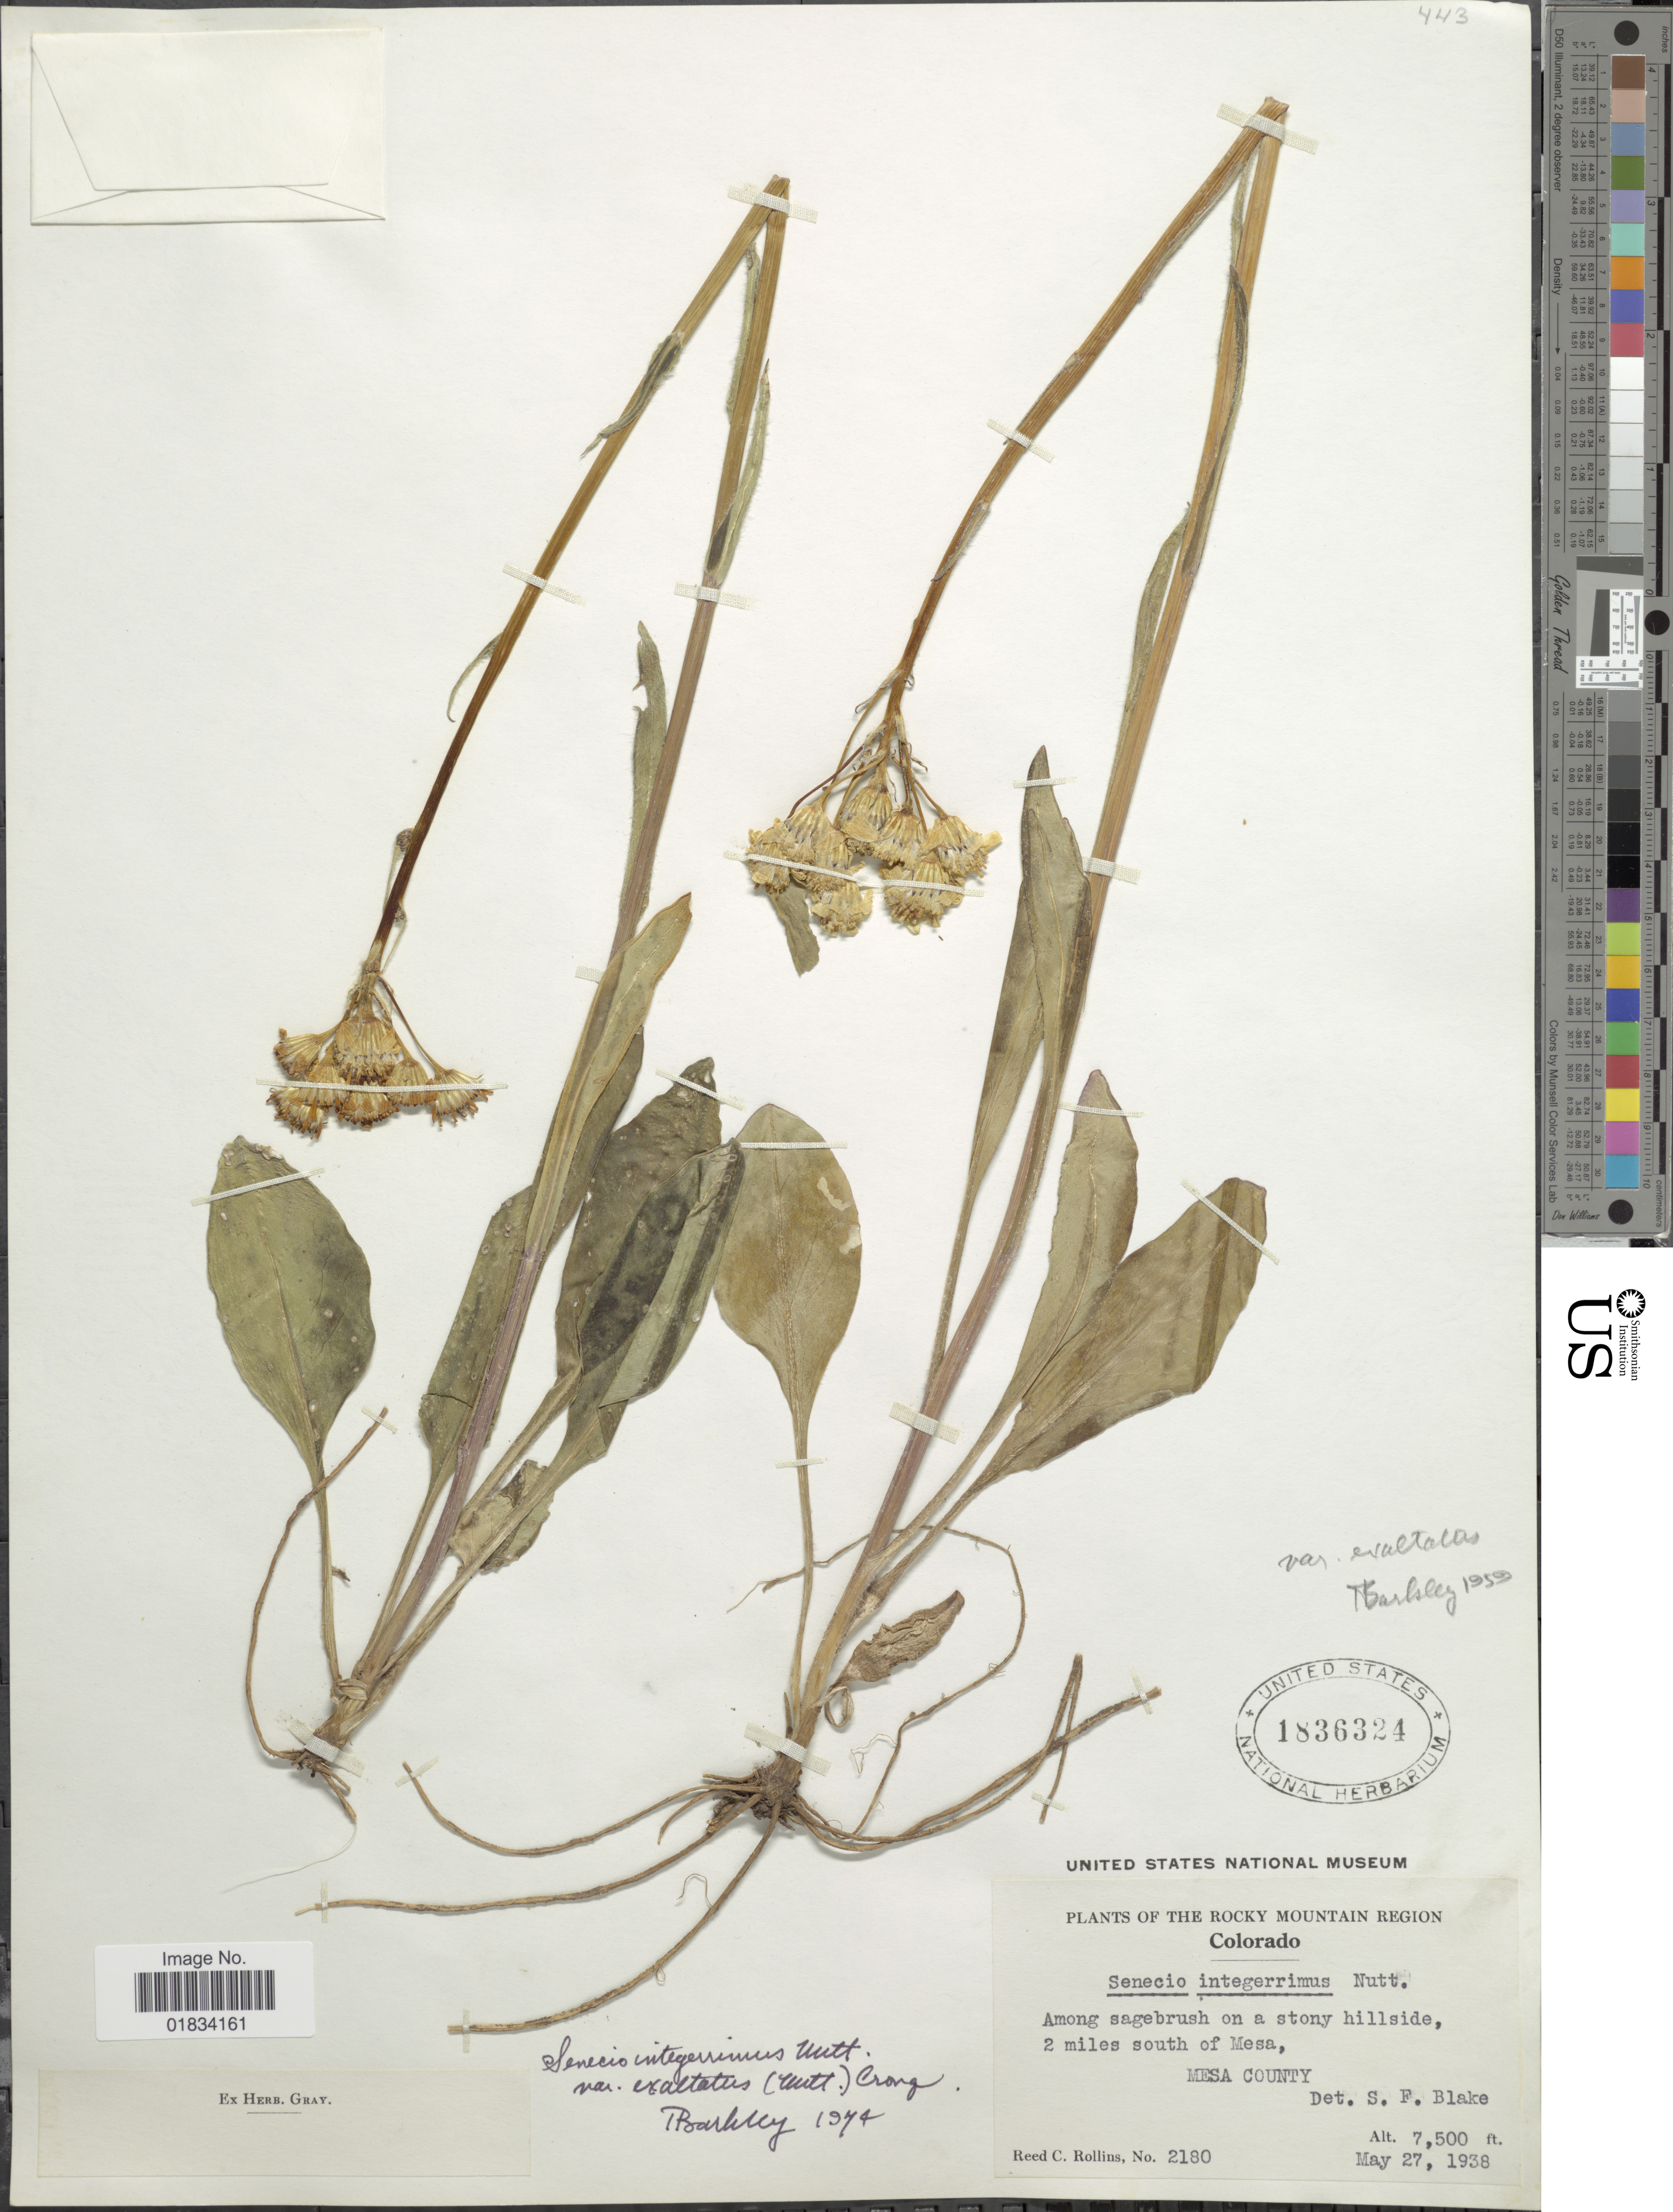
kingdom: Plantae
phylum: Tracheophyta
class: Magnoliopsida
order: Asterales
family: Asteraceae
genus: Senecio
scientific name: Senecio integerrimus var. exaltatus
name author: (Nutt.) Cronq.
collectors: R. C. Rollins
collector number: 2180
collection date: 1938-05-27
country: United States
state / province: Colorado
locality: Rocky Mountain Region, 2 miles south of Mesa, Mesa County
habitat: among sagebrush on a stony hillside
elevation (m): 2286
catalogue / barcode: US 1836324